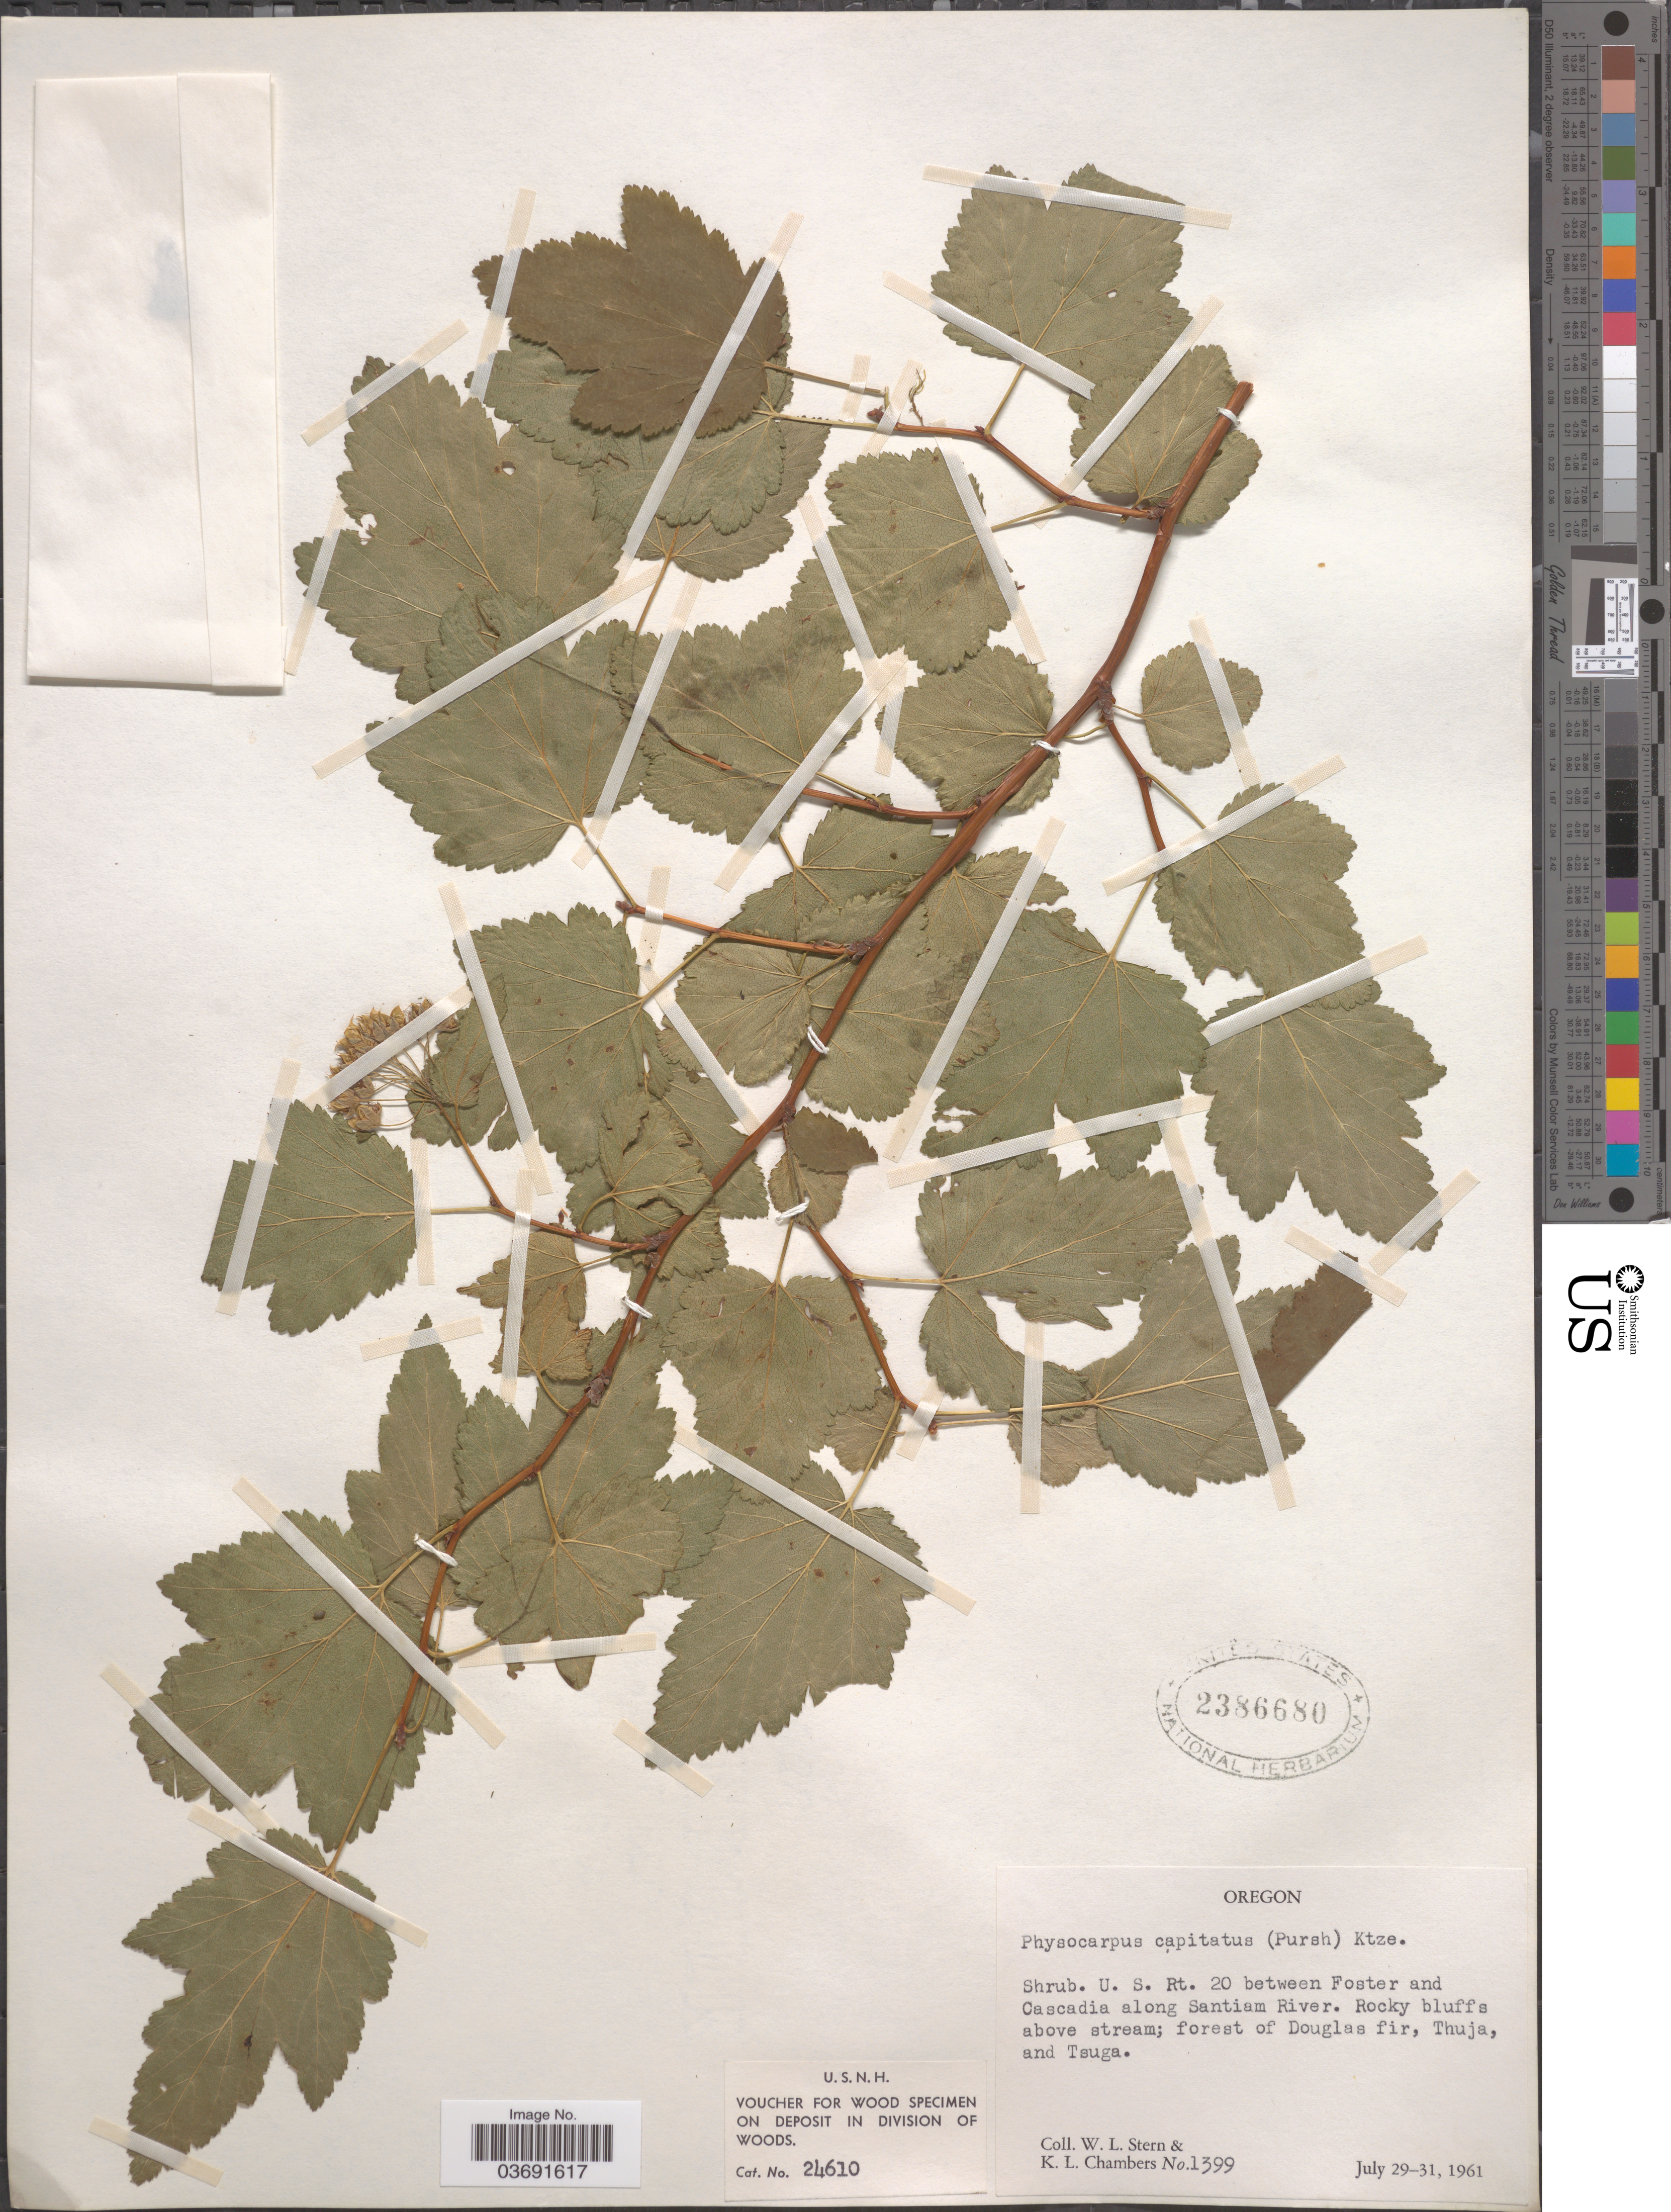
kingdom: Plantae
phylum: Tracheophyta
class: Magnoliopsida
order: Rosales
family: Rosaceae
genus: Physocarpus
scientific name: Physocarpus capitatus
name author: (Pursh) Kuntze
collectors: W. L. Stern & K. Chambers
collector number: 1399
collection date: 1961-07-29/1961-07-31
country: United States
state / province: Oregon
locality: U. S. Rt. 20 between Foster and Cascadia along Santiam River.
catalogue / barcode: US 2386680